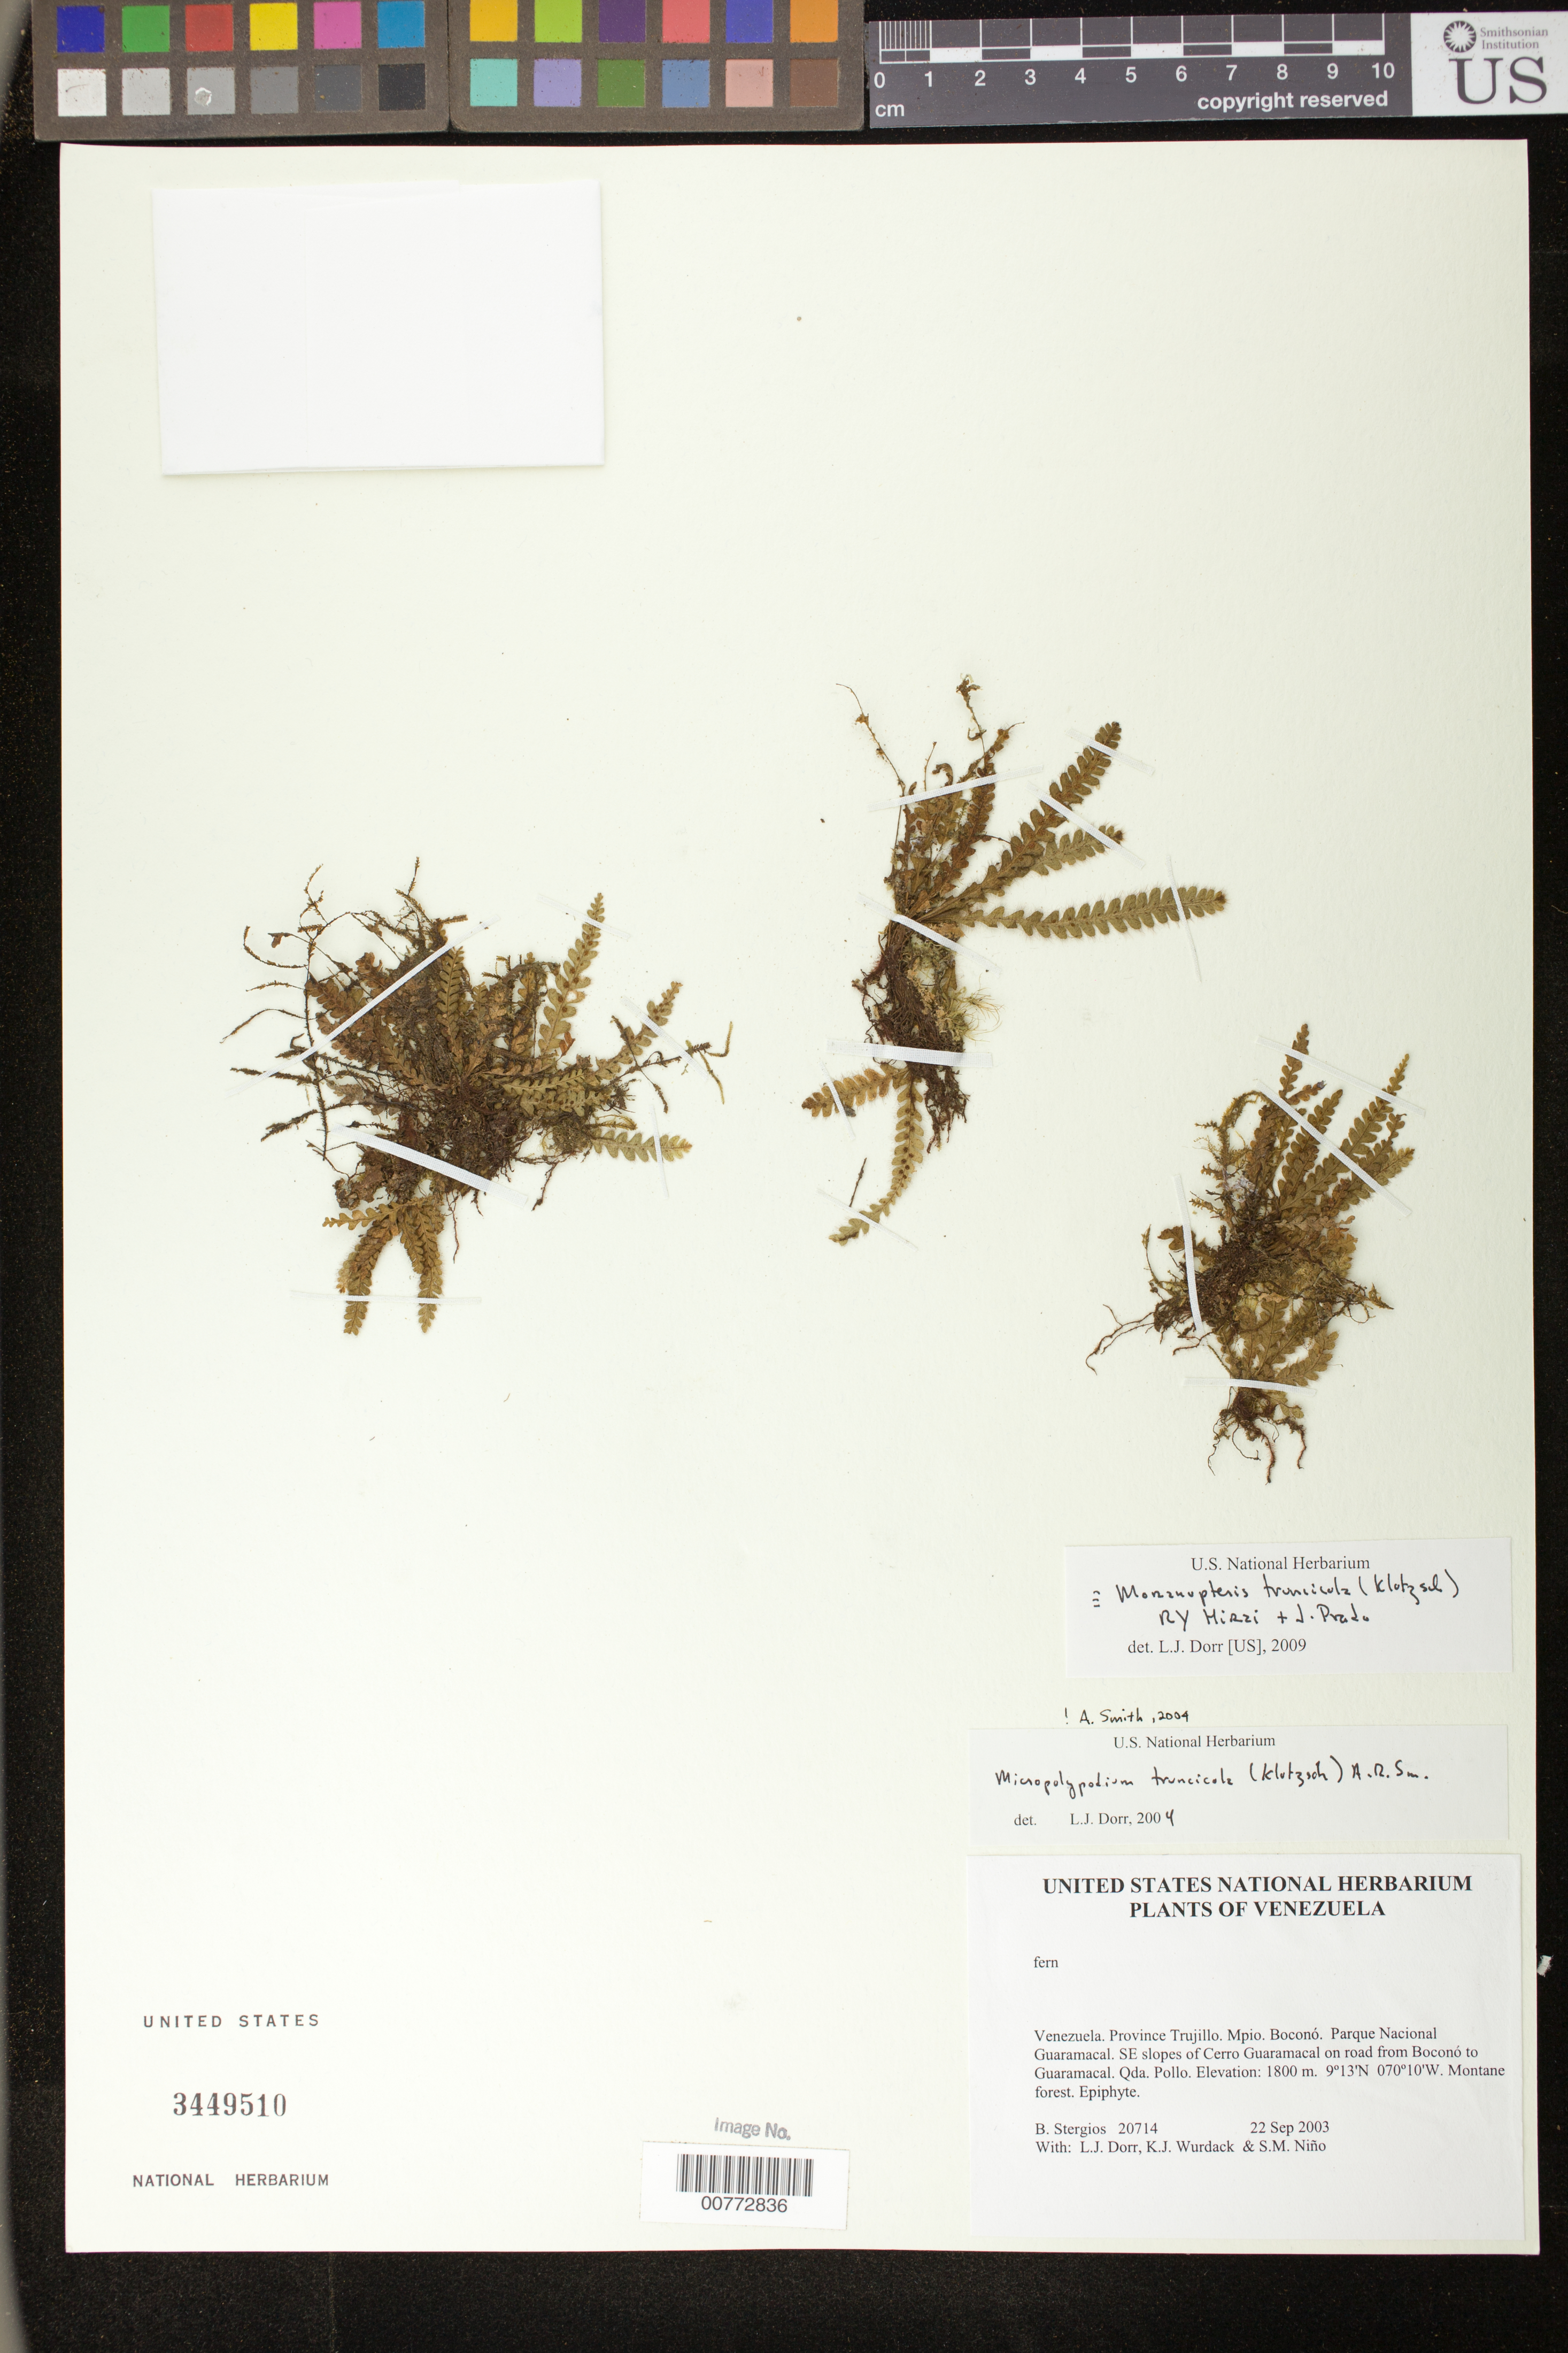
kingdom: Plantae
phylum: Tracheophyta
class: Polypodiopsida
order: Polypodiales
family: Polypodiaceae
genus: Moranopteris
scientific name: Moranopteris longisetosa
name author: (Hook.) R. Y. Hirai & J. Prado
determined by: Dorr, L. J., (BOT), Smithsonian Institution - National Museum of Natural History (UNITED STATES)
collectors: B. G. Stergios, L. J. Dorr, K. Wurdack & S. M. Niño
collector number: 20714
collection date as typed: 22 Sep 2003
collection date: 2003-09-22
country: Venezuela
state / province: Trujillo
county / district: Boconó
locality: Parque Nacional Guaramacal. SE slopes of Cerro Guaramacal on road from Boconó to Guaramacal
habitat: Montane forest.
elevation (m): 1800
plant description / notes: PORT, US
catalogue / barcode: US 3449510